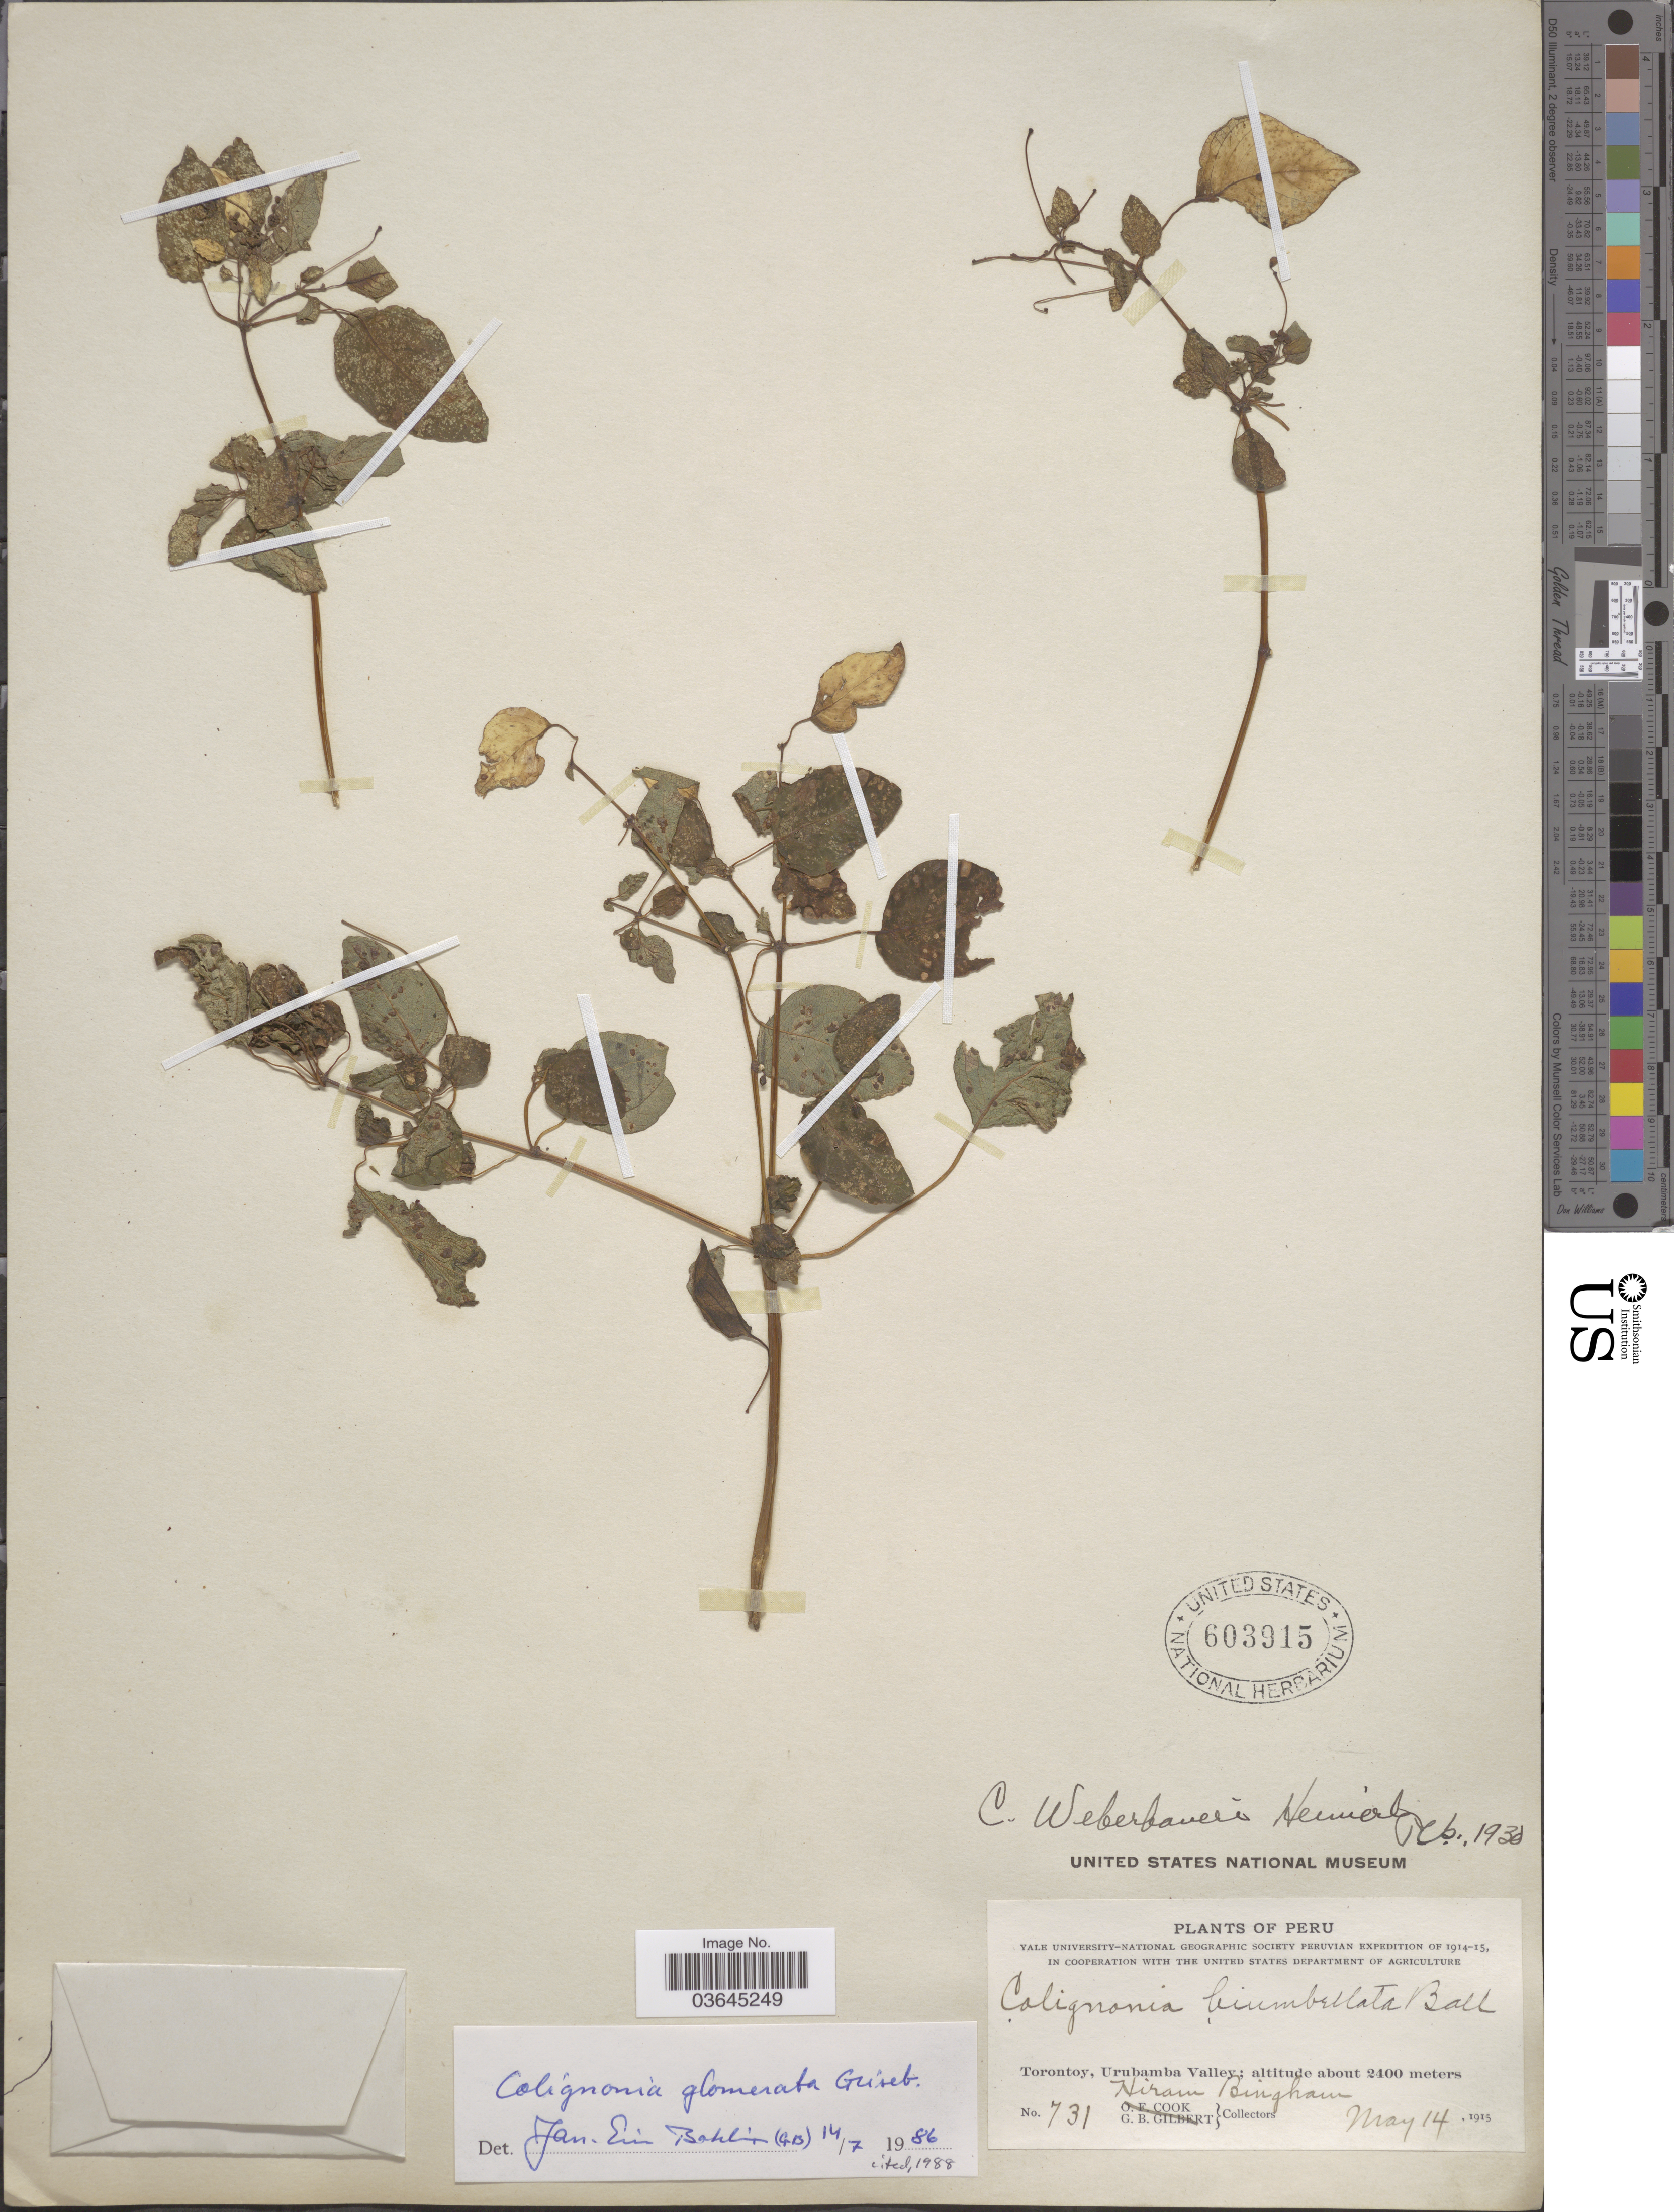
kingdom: Plantae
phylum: Tracheophyta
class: Magnoliopsida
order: Caryophyllales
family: Nyctaginaceae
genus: Colignonia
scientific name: Colignonia glomerata var. glomerata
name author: Griseb.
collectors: H. Bingham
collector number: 731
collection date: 1915-05-14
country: Peru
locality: Torontoy, Urubamba Valley.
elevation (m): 2400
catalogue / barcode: US 603915